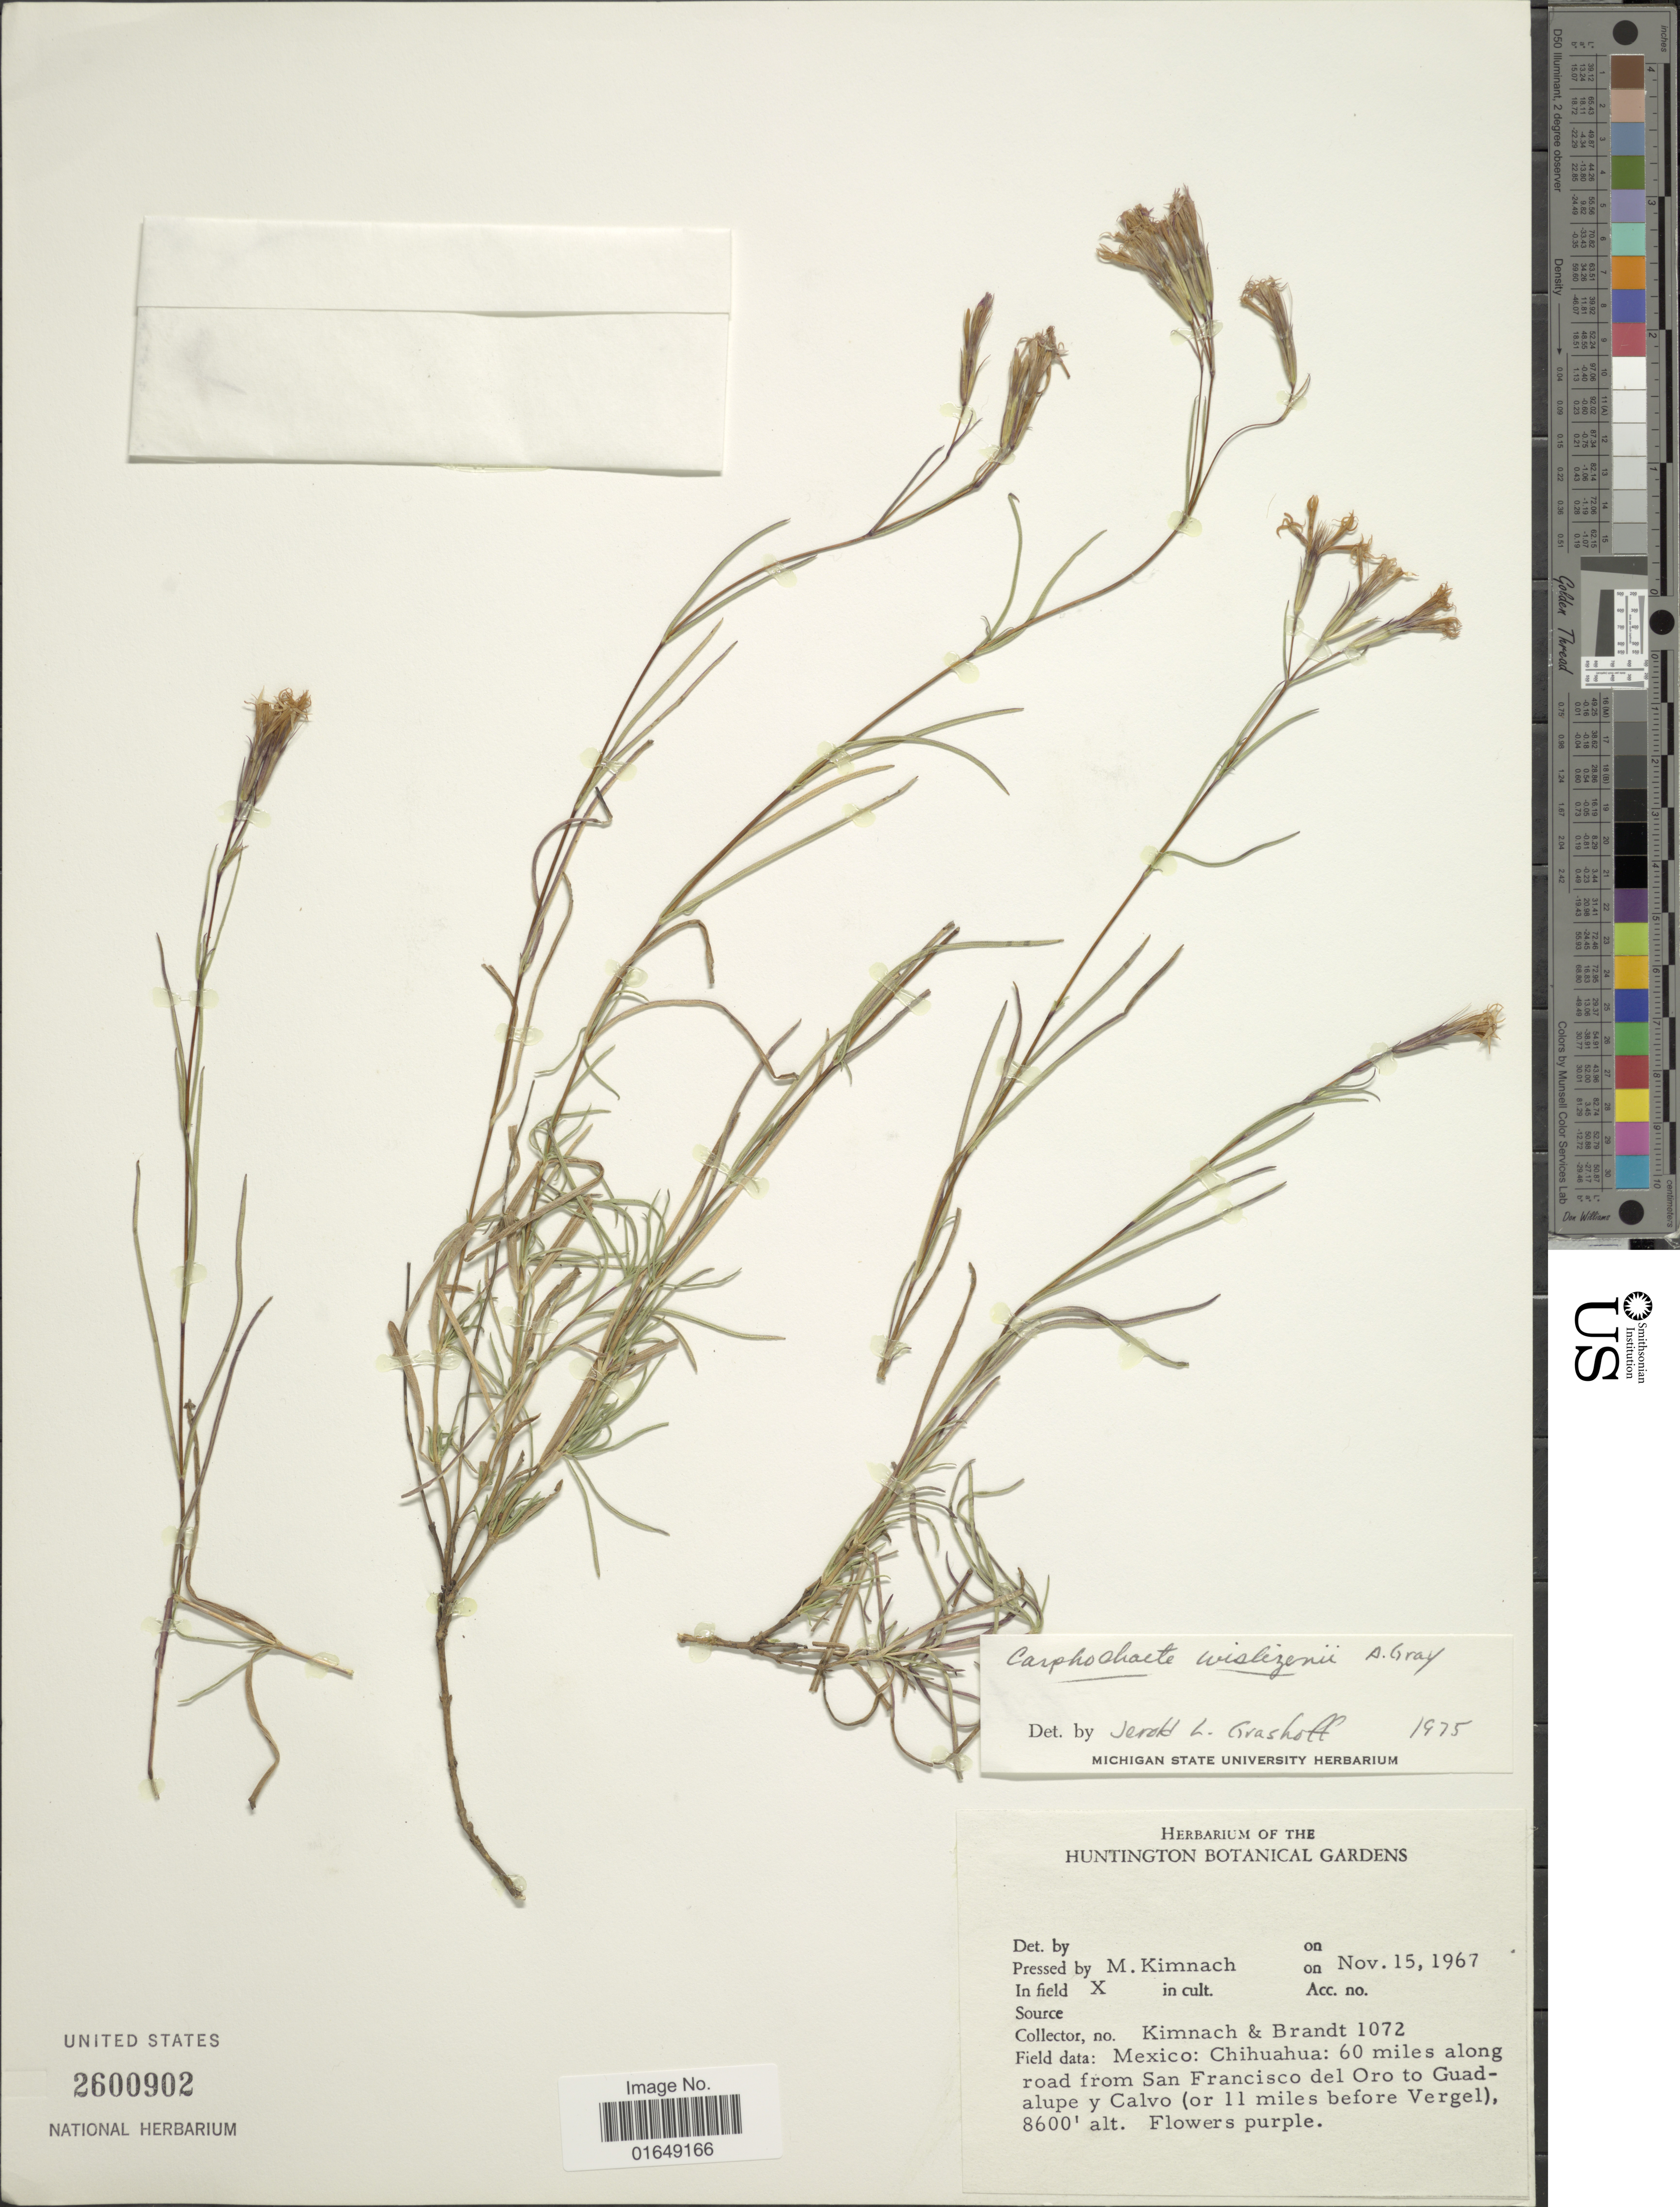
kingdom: Plantae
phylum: Tracheophyta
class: Magnoliopsida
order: Asterales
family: Asteraceae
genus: Carphochaete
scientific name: Carphochaete wislizenii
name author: A. Gray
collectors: -. Kimnach & -. Brandt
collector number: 1072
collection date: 1967-11-15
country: Mexico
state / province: Chihuahua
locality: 60 miles along road from San Francisco del Oro to Guadalupe y Calvo (or 11 miles before Vergel).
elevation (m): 2621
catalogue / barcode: US 2600902